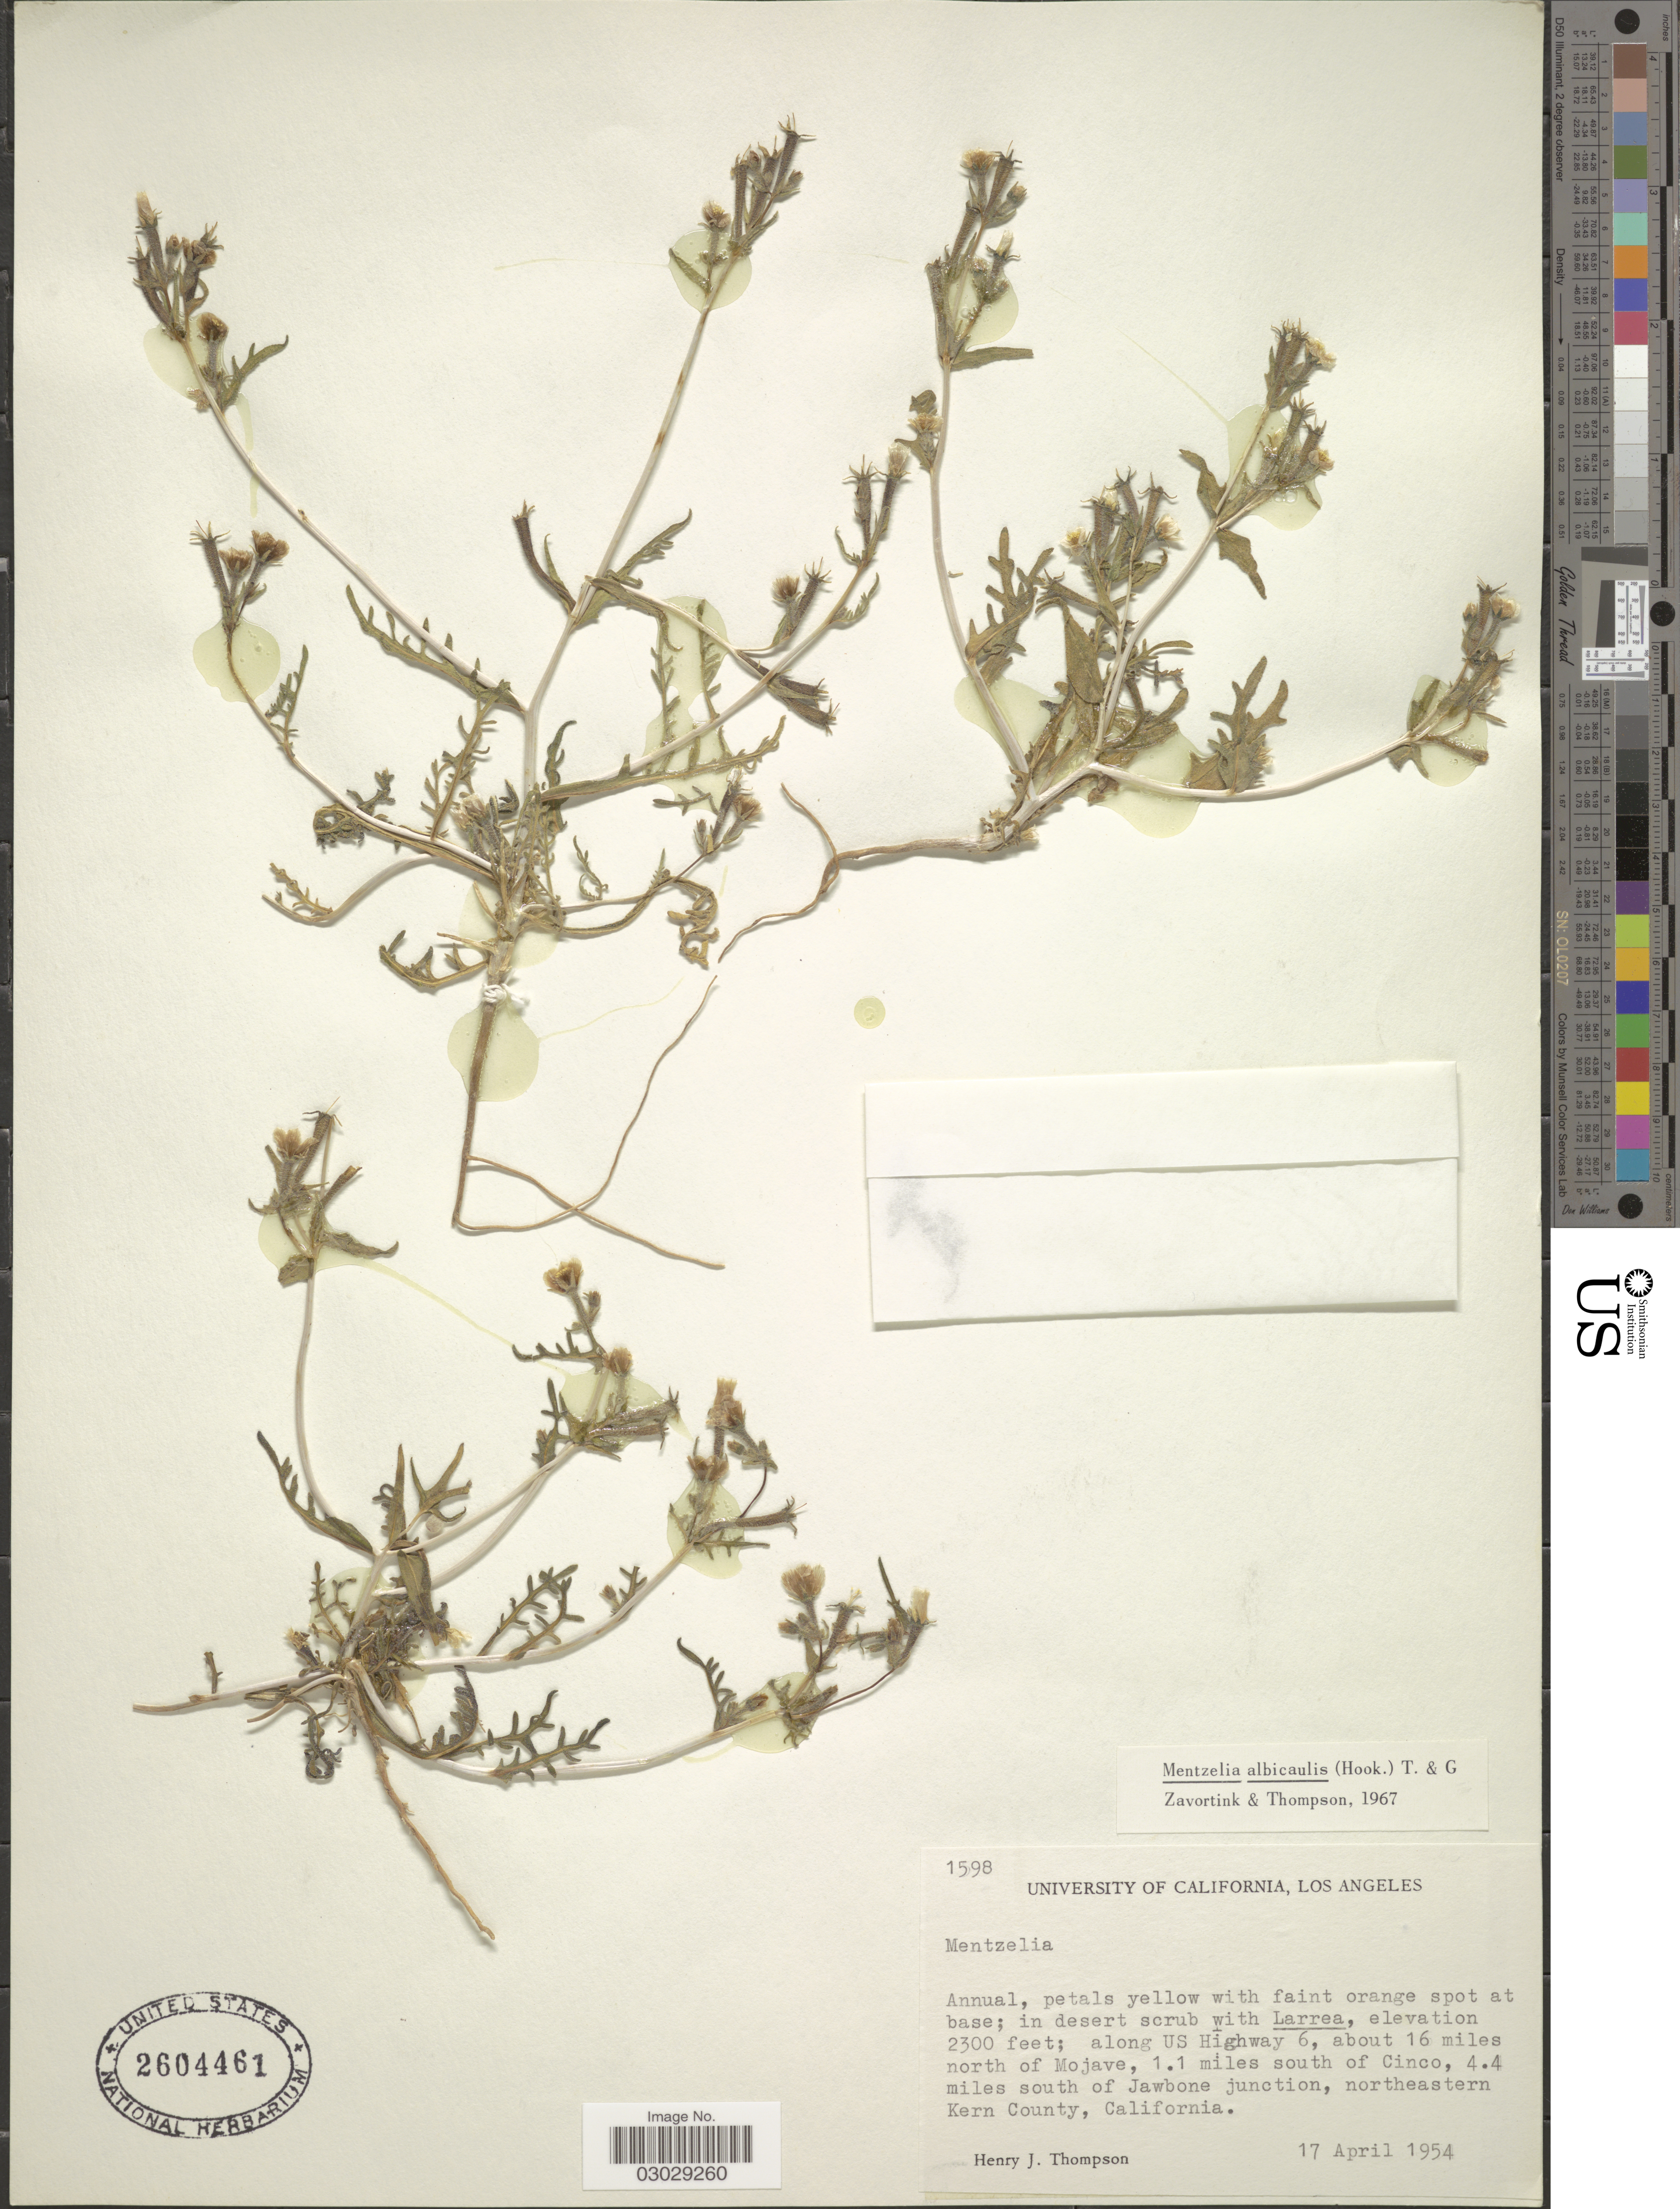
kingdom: Plantae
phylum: Tracheophyta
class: Magnoliopsida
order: Cornales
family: Loasaceae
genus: Mentzelia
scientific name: Mentzelia albicaulis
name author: (Douglas ex Hook.) Douglas ex Torr. & A. Gray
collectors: H. J. Thompson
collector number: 1598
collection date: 1954-04-17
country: United States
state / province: California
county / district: Kern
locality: Along US Highway 6, about 16 miles north of Mojave, 1.1 miles south of Cinco, 4.4 miles south of Jawbone junction, northeastern Kern County.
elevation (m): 701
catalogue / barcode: US 2604461